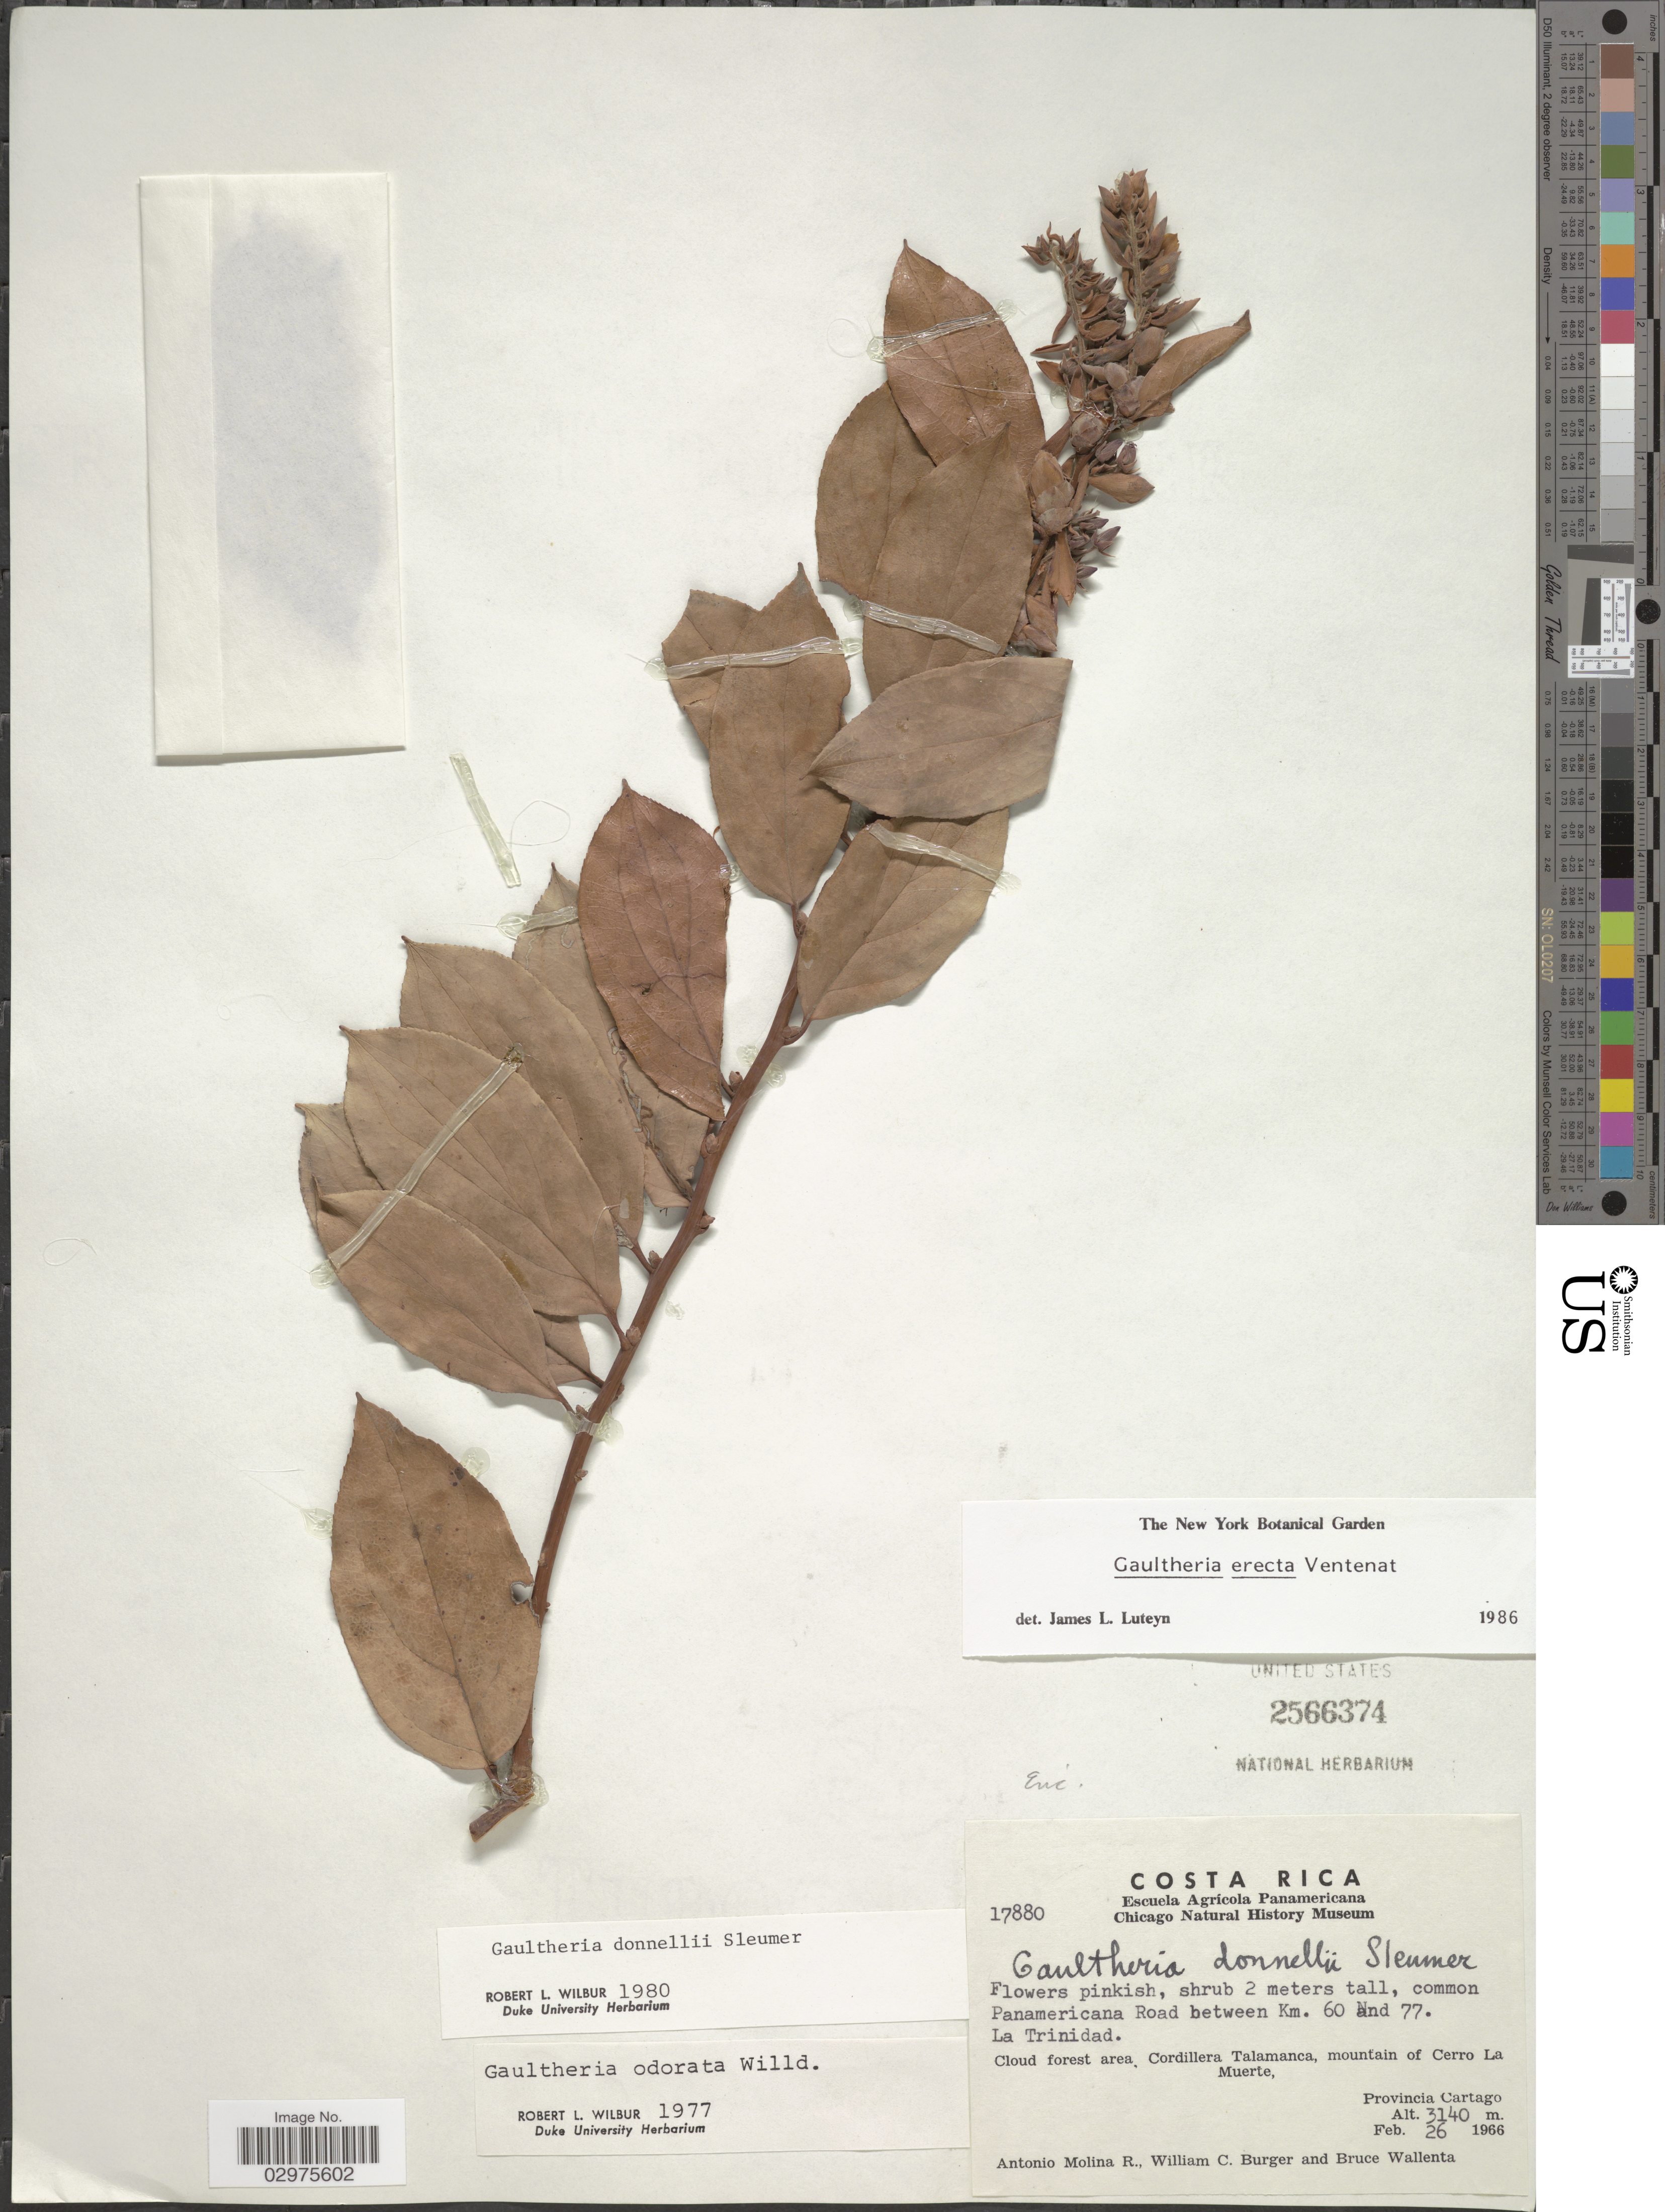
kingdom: Plantae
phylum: Tracheophyta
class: Magnoliopsida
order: Ericales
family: Ericaceae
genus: Gaultheria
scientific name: Gaultheria erecta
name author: Vent.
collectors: A. Molina R., W. Burger & B. Wallenta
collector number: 17880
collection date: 1966-02-26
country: Costa Rica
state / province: Cartago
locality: Common Panamericana Road between Km. 60 and 77. La Trinidad. Cloud forest area, Cordillera Talamanca, mountain of Cerro La Muerte.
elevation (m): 3140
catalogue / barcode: US 2566374